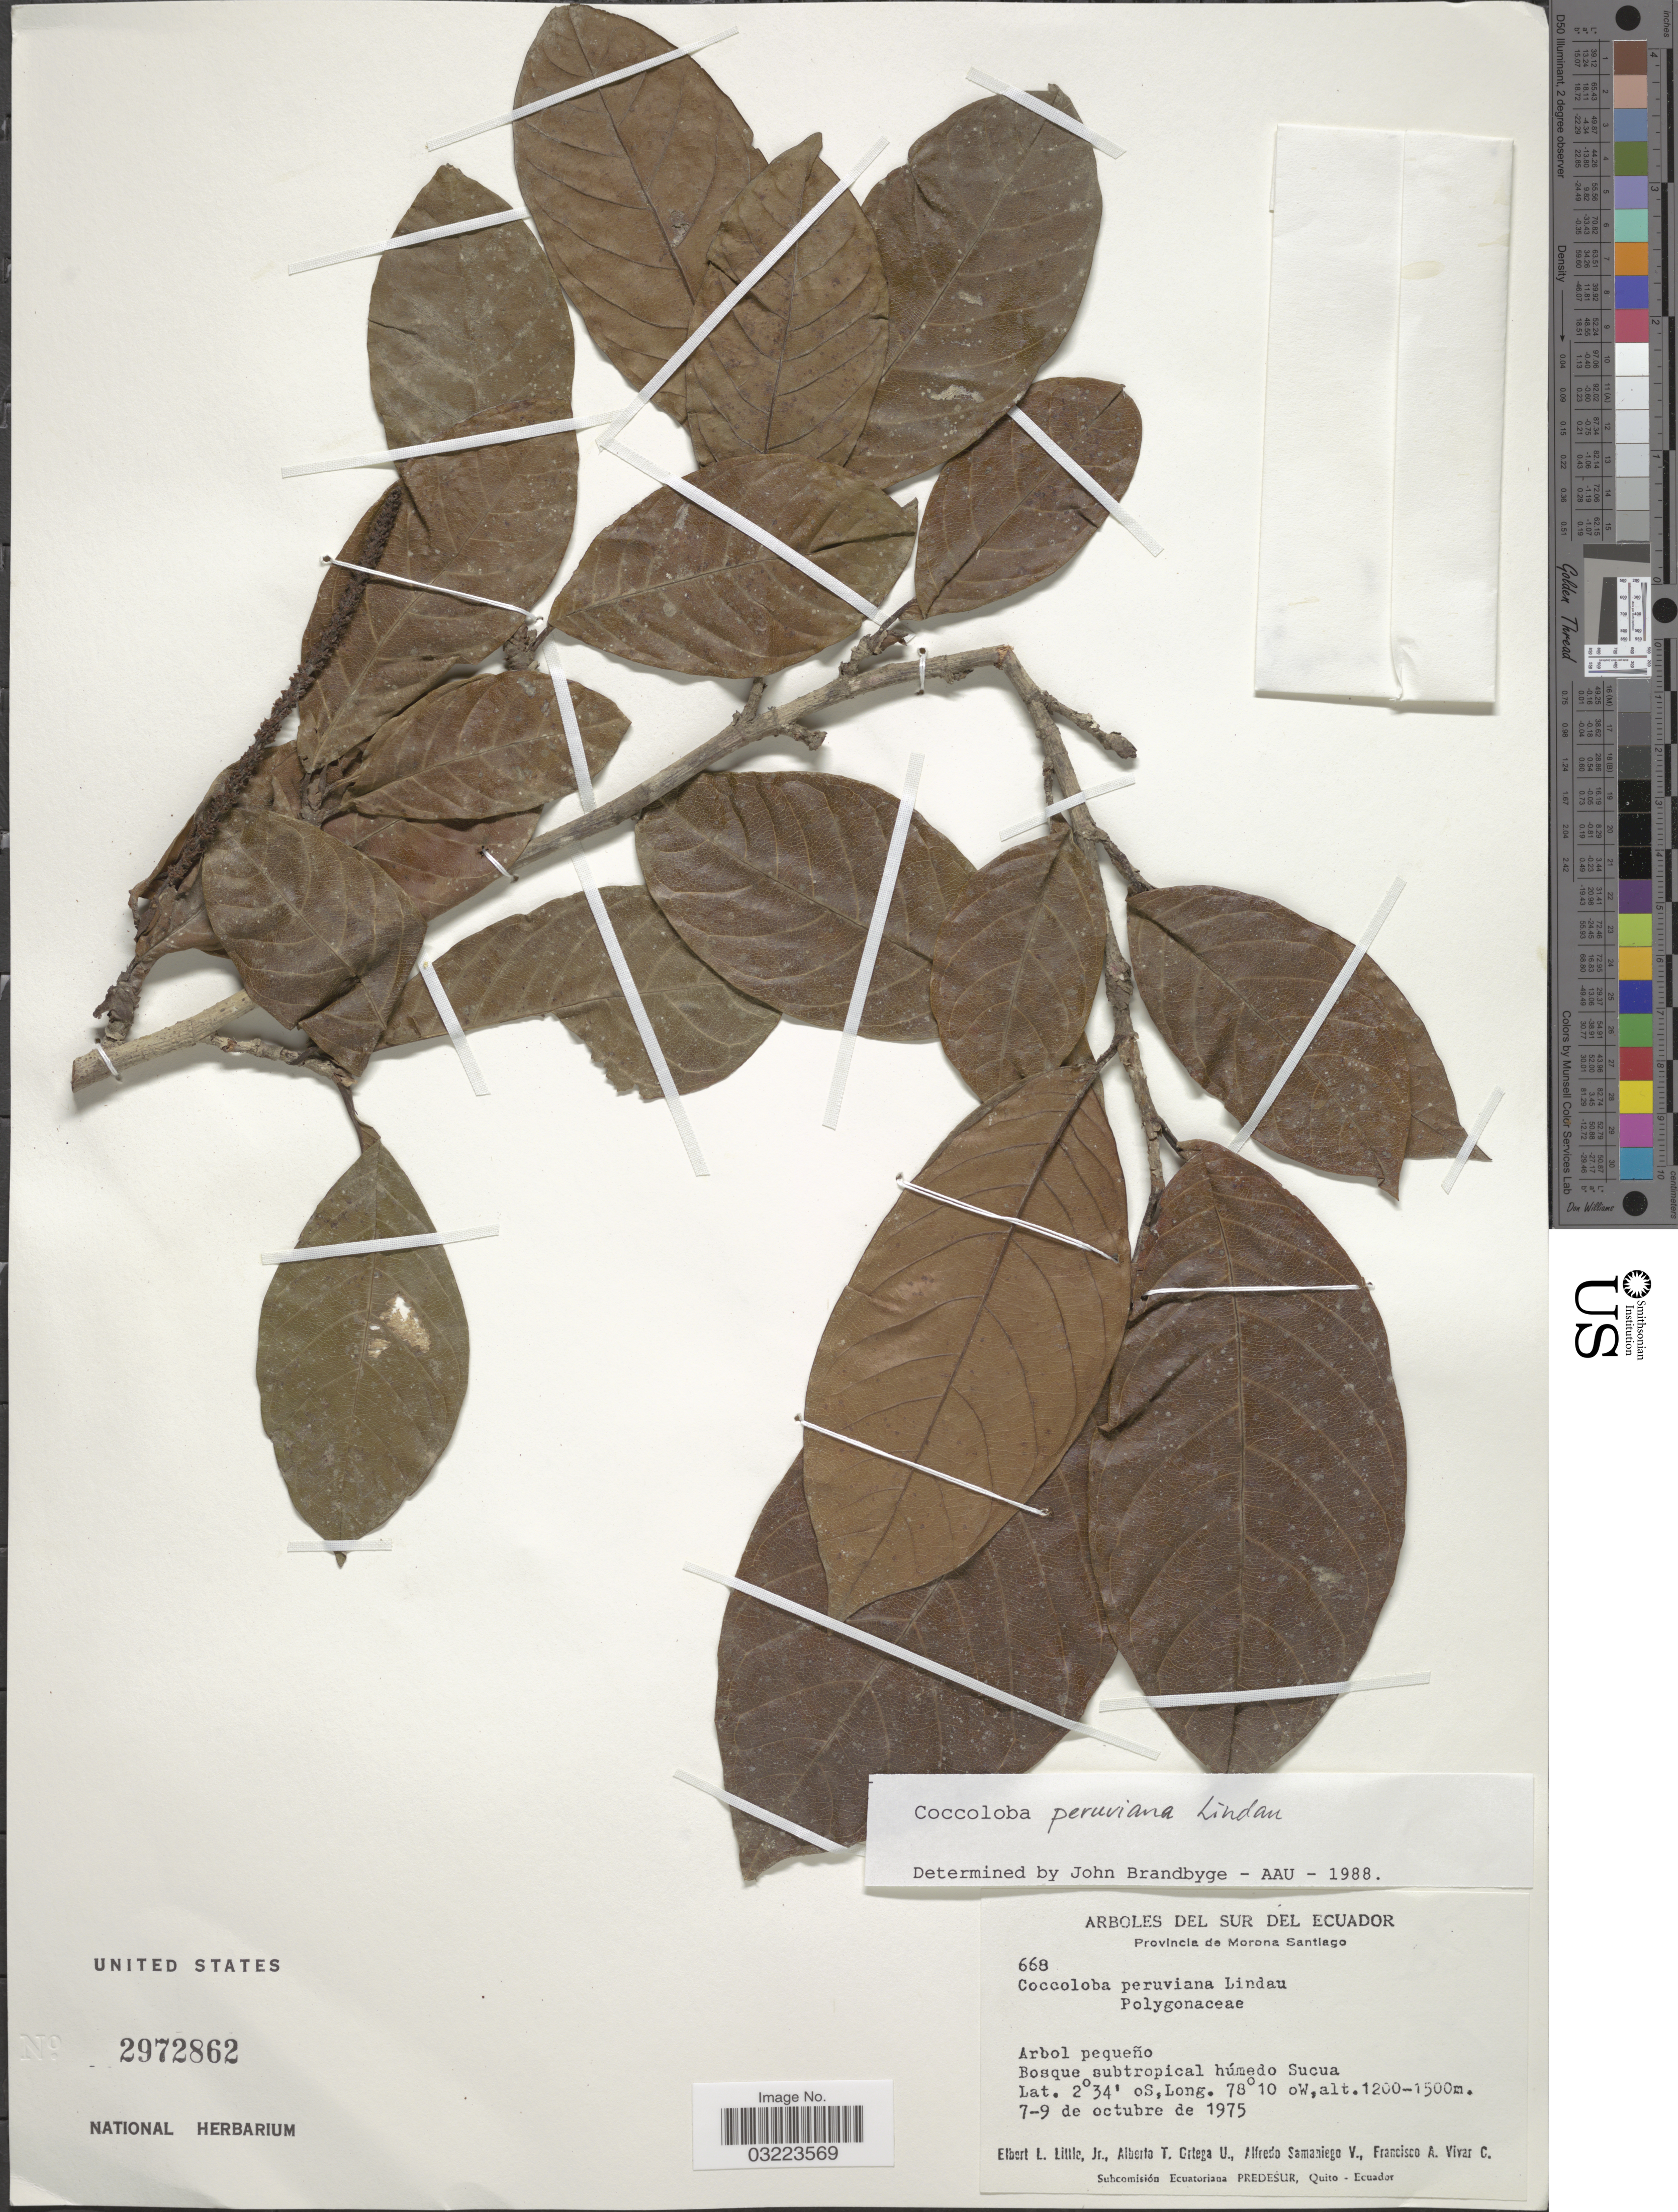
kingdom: Plantae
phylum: Tracheophyta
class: Magnoliopsida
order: Caryophyllales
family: Polygonaceae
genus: Coccoloba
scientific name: Coccoloba peruviana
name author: Lindau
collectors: E. L. Little, A. T. Ortega U., A. V. Samaniego & F. A. Vivar C.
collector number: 668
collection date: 1975-10-07/1975-10-09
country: Ecuador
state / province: Morona-Santiago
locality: Bosque subtropical húmedo Sucua.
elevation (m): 1200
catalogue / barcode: US 2972862